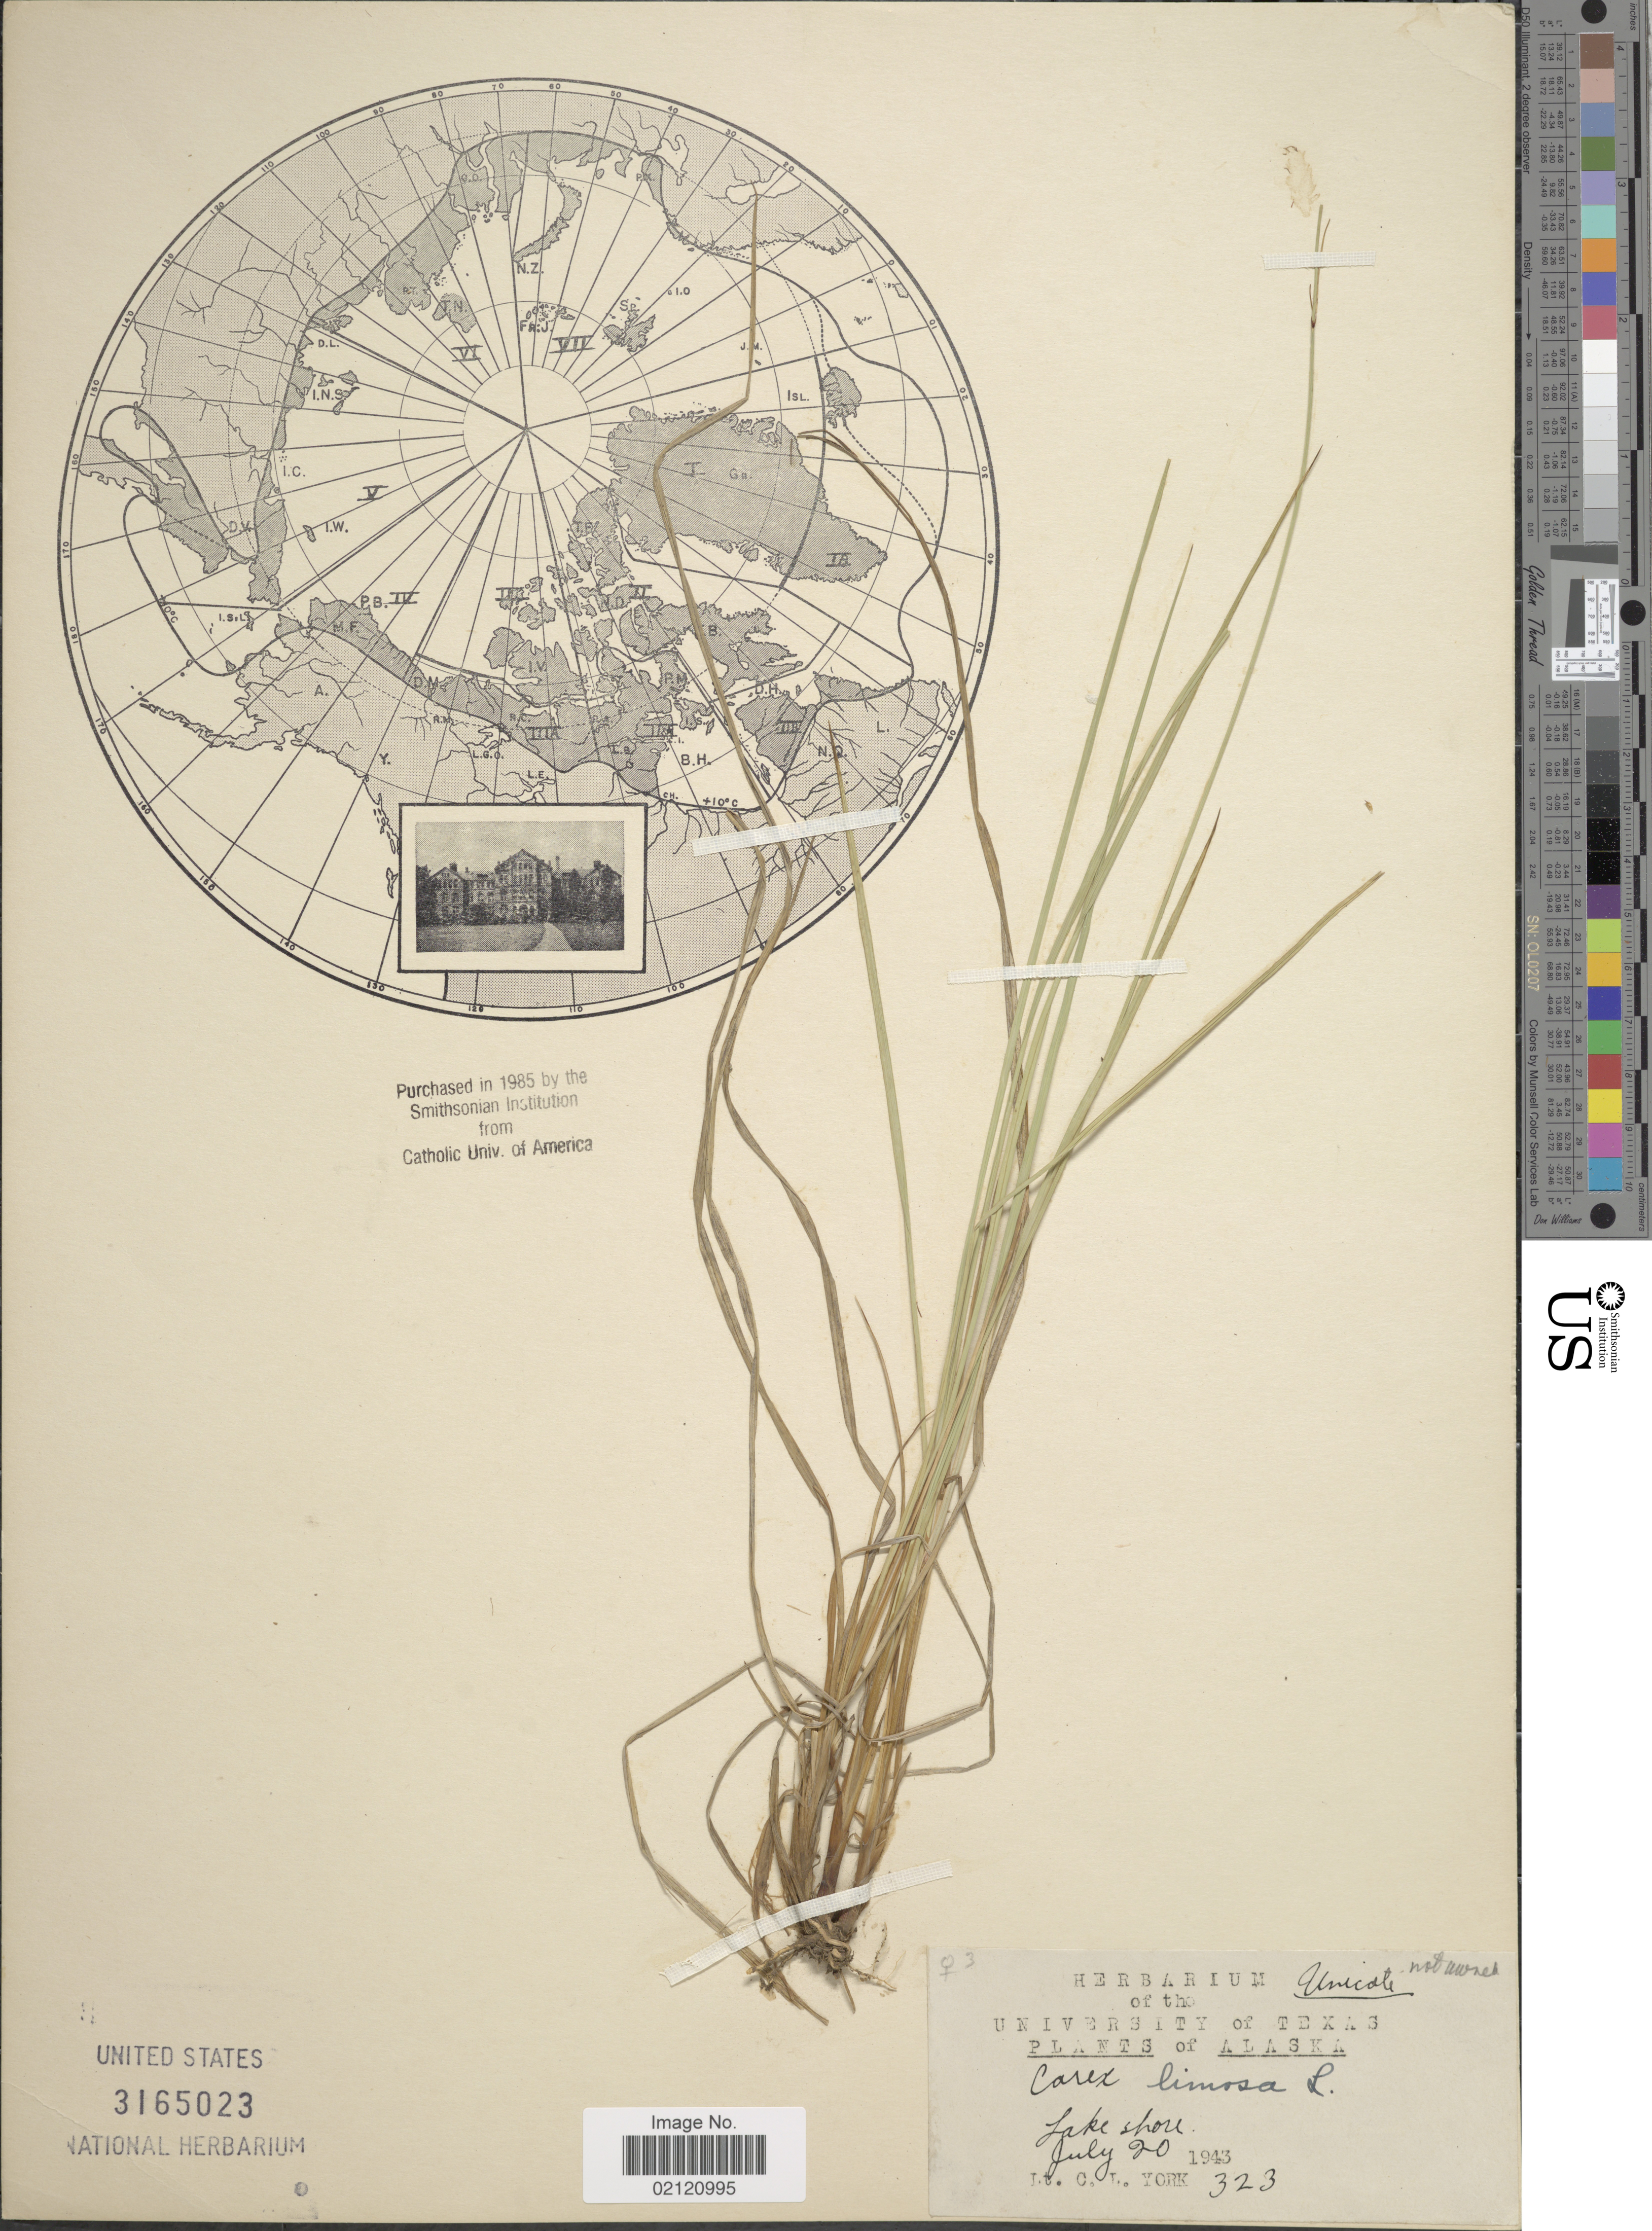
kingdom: Plantae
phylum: Tracheophyta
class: Liliopsida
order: Poales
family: Cyperaceae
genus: Carex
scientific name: Carex limosa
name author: L.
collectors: C. L. York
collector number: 323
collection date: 1943-07-20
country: United States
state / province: Alaska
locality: Lake Shore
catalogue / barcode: US 3165023